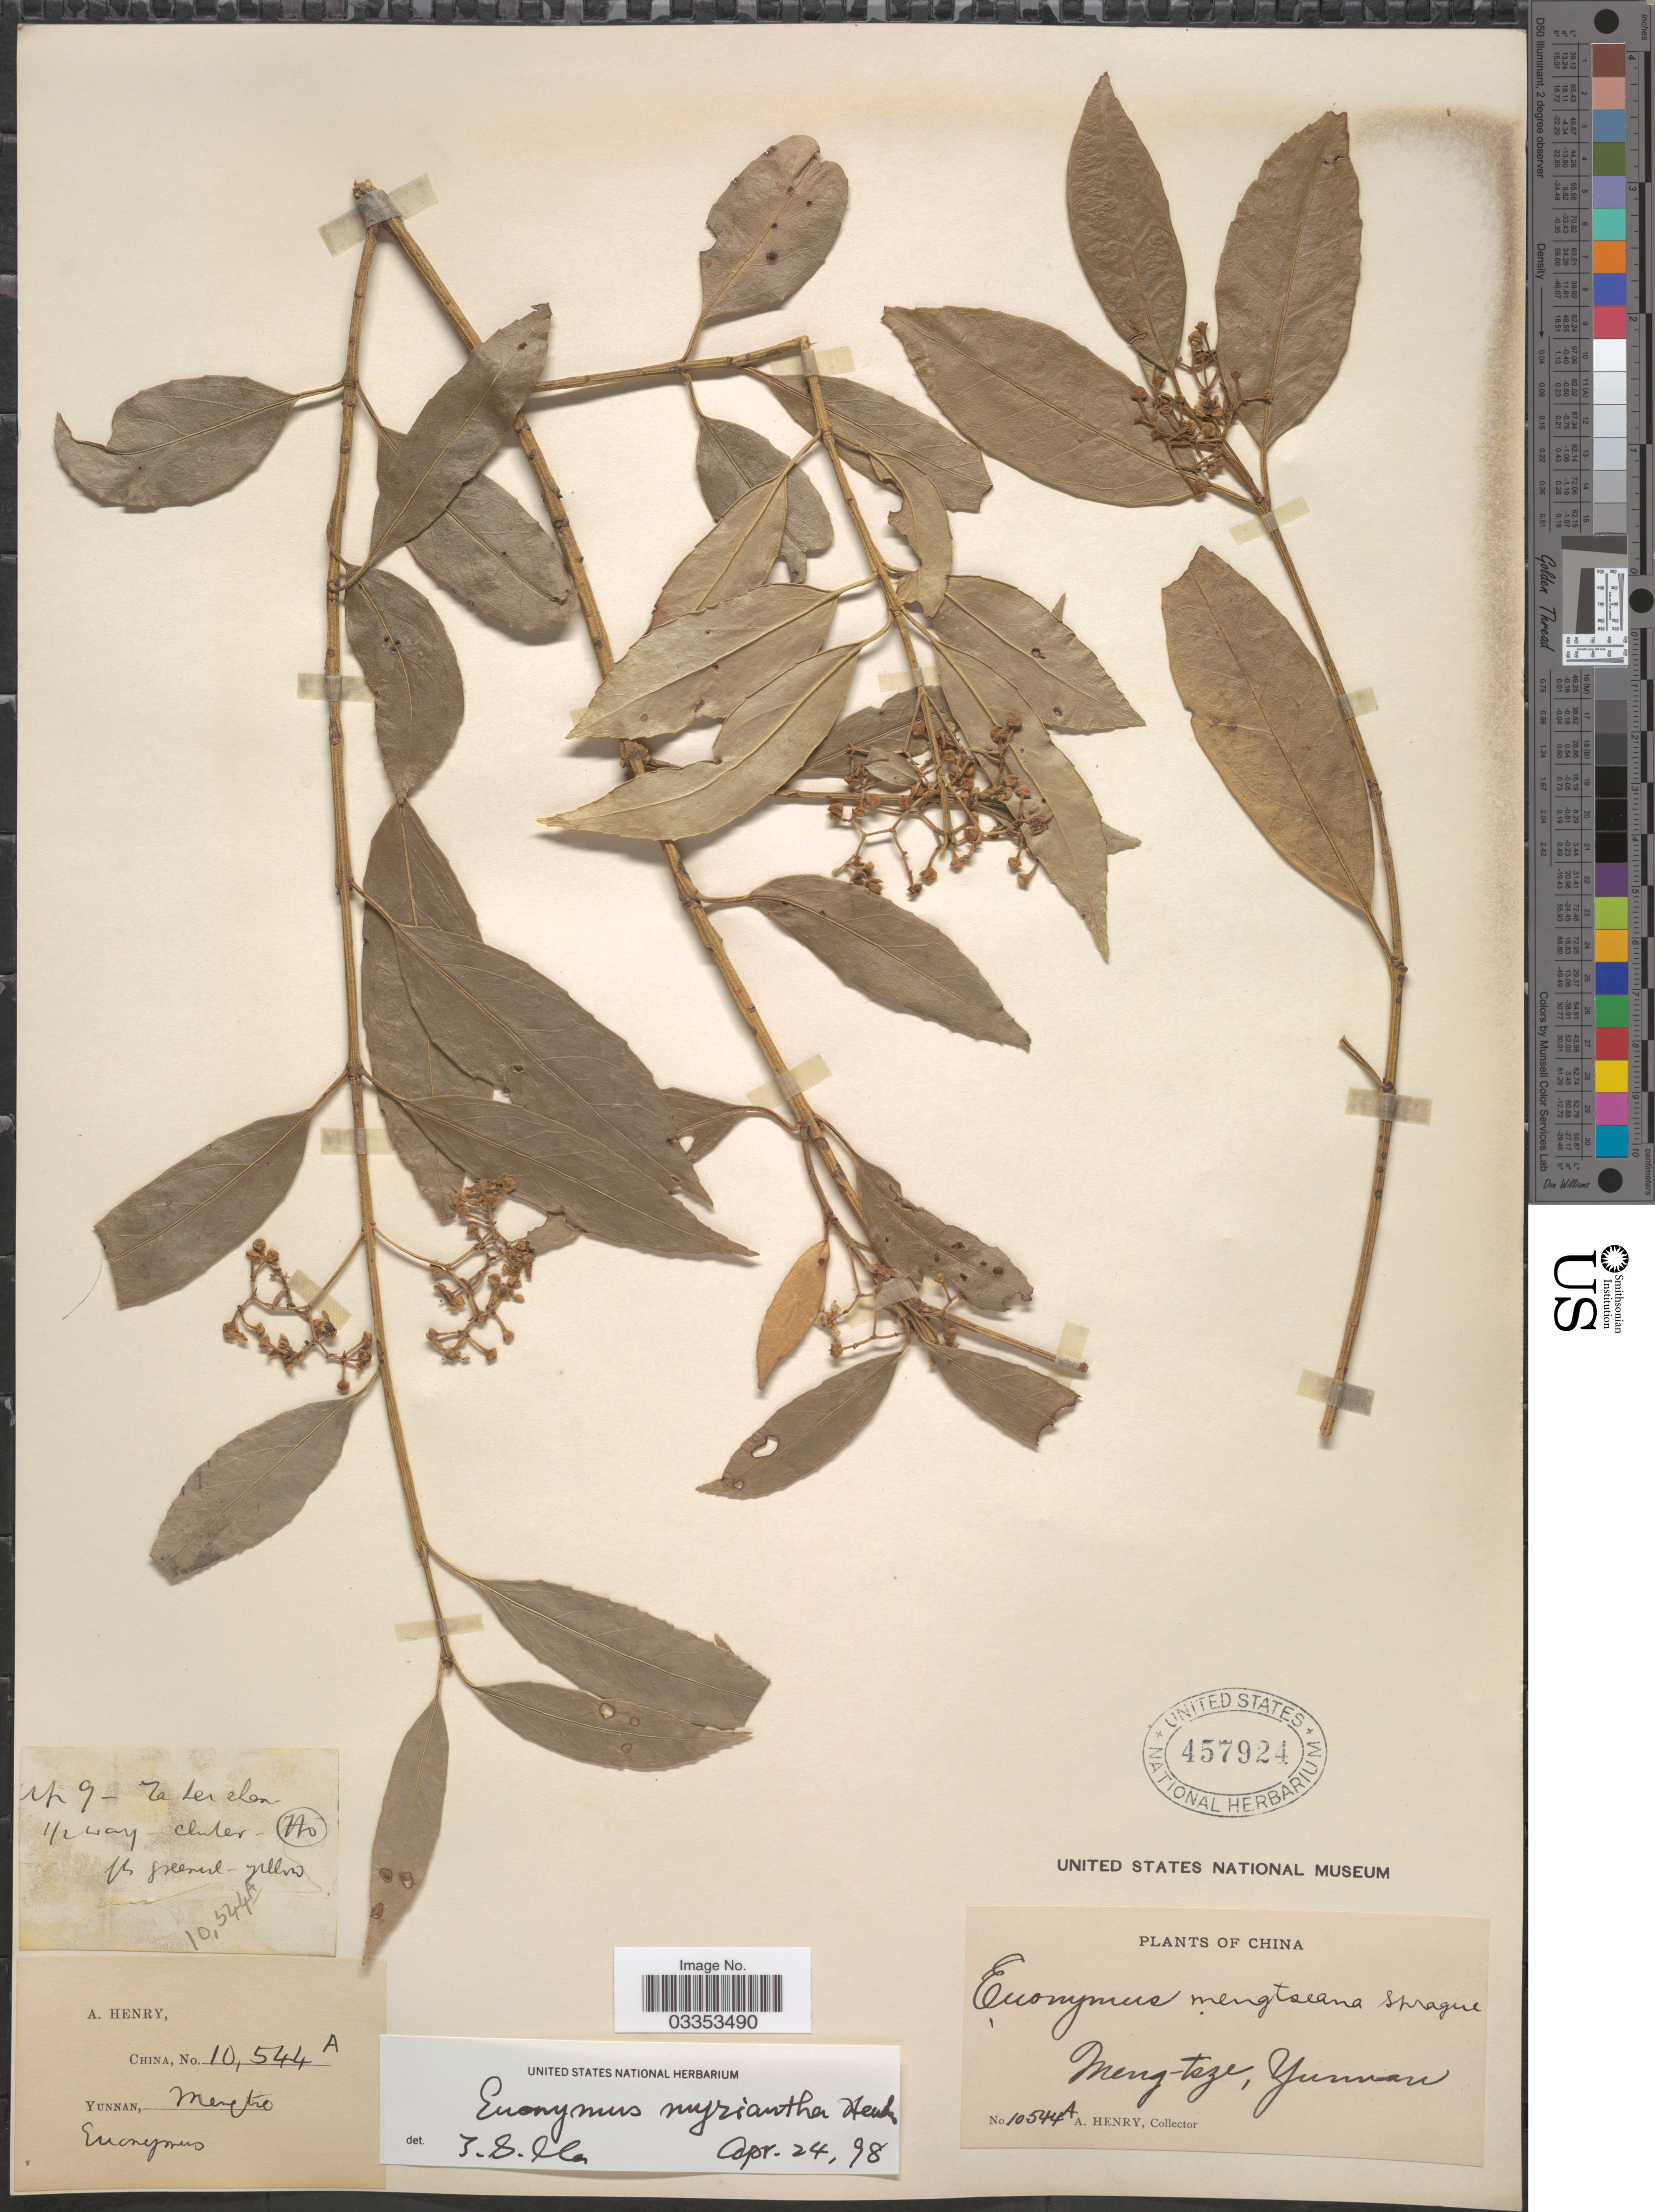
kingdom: Plantae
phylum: Tracheophyta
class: Magnoliopsida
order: Celastrales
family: Celastraceae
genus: Euonymus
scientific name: Euonymus myrianthus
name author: Hemsl.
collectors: A. Henry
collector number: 10544 A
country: China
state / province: Yunnan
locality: Meng-tsze.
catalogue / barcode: US 457924